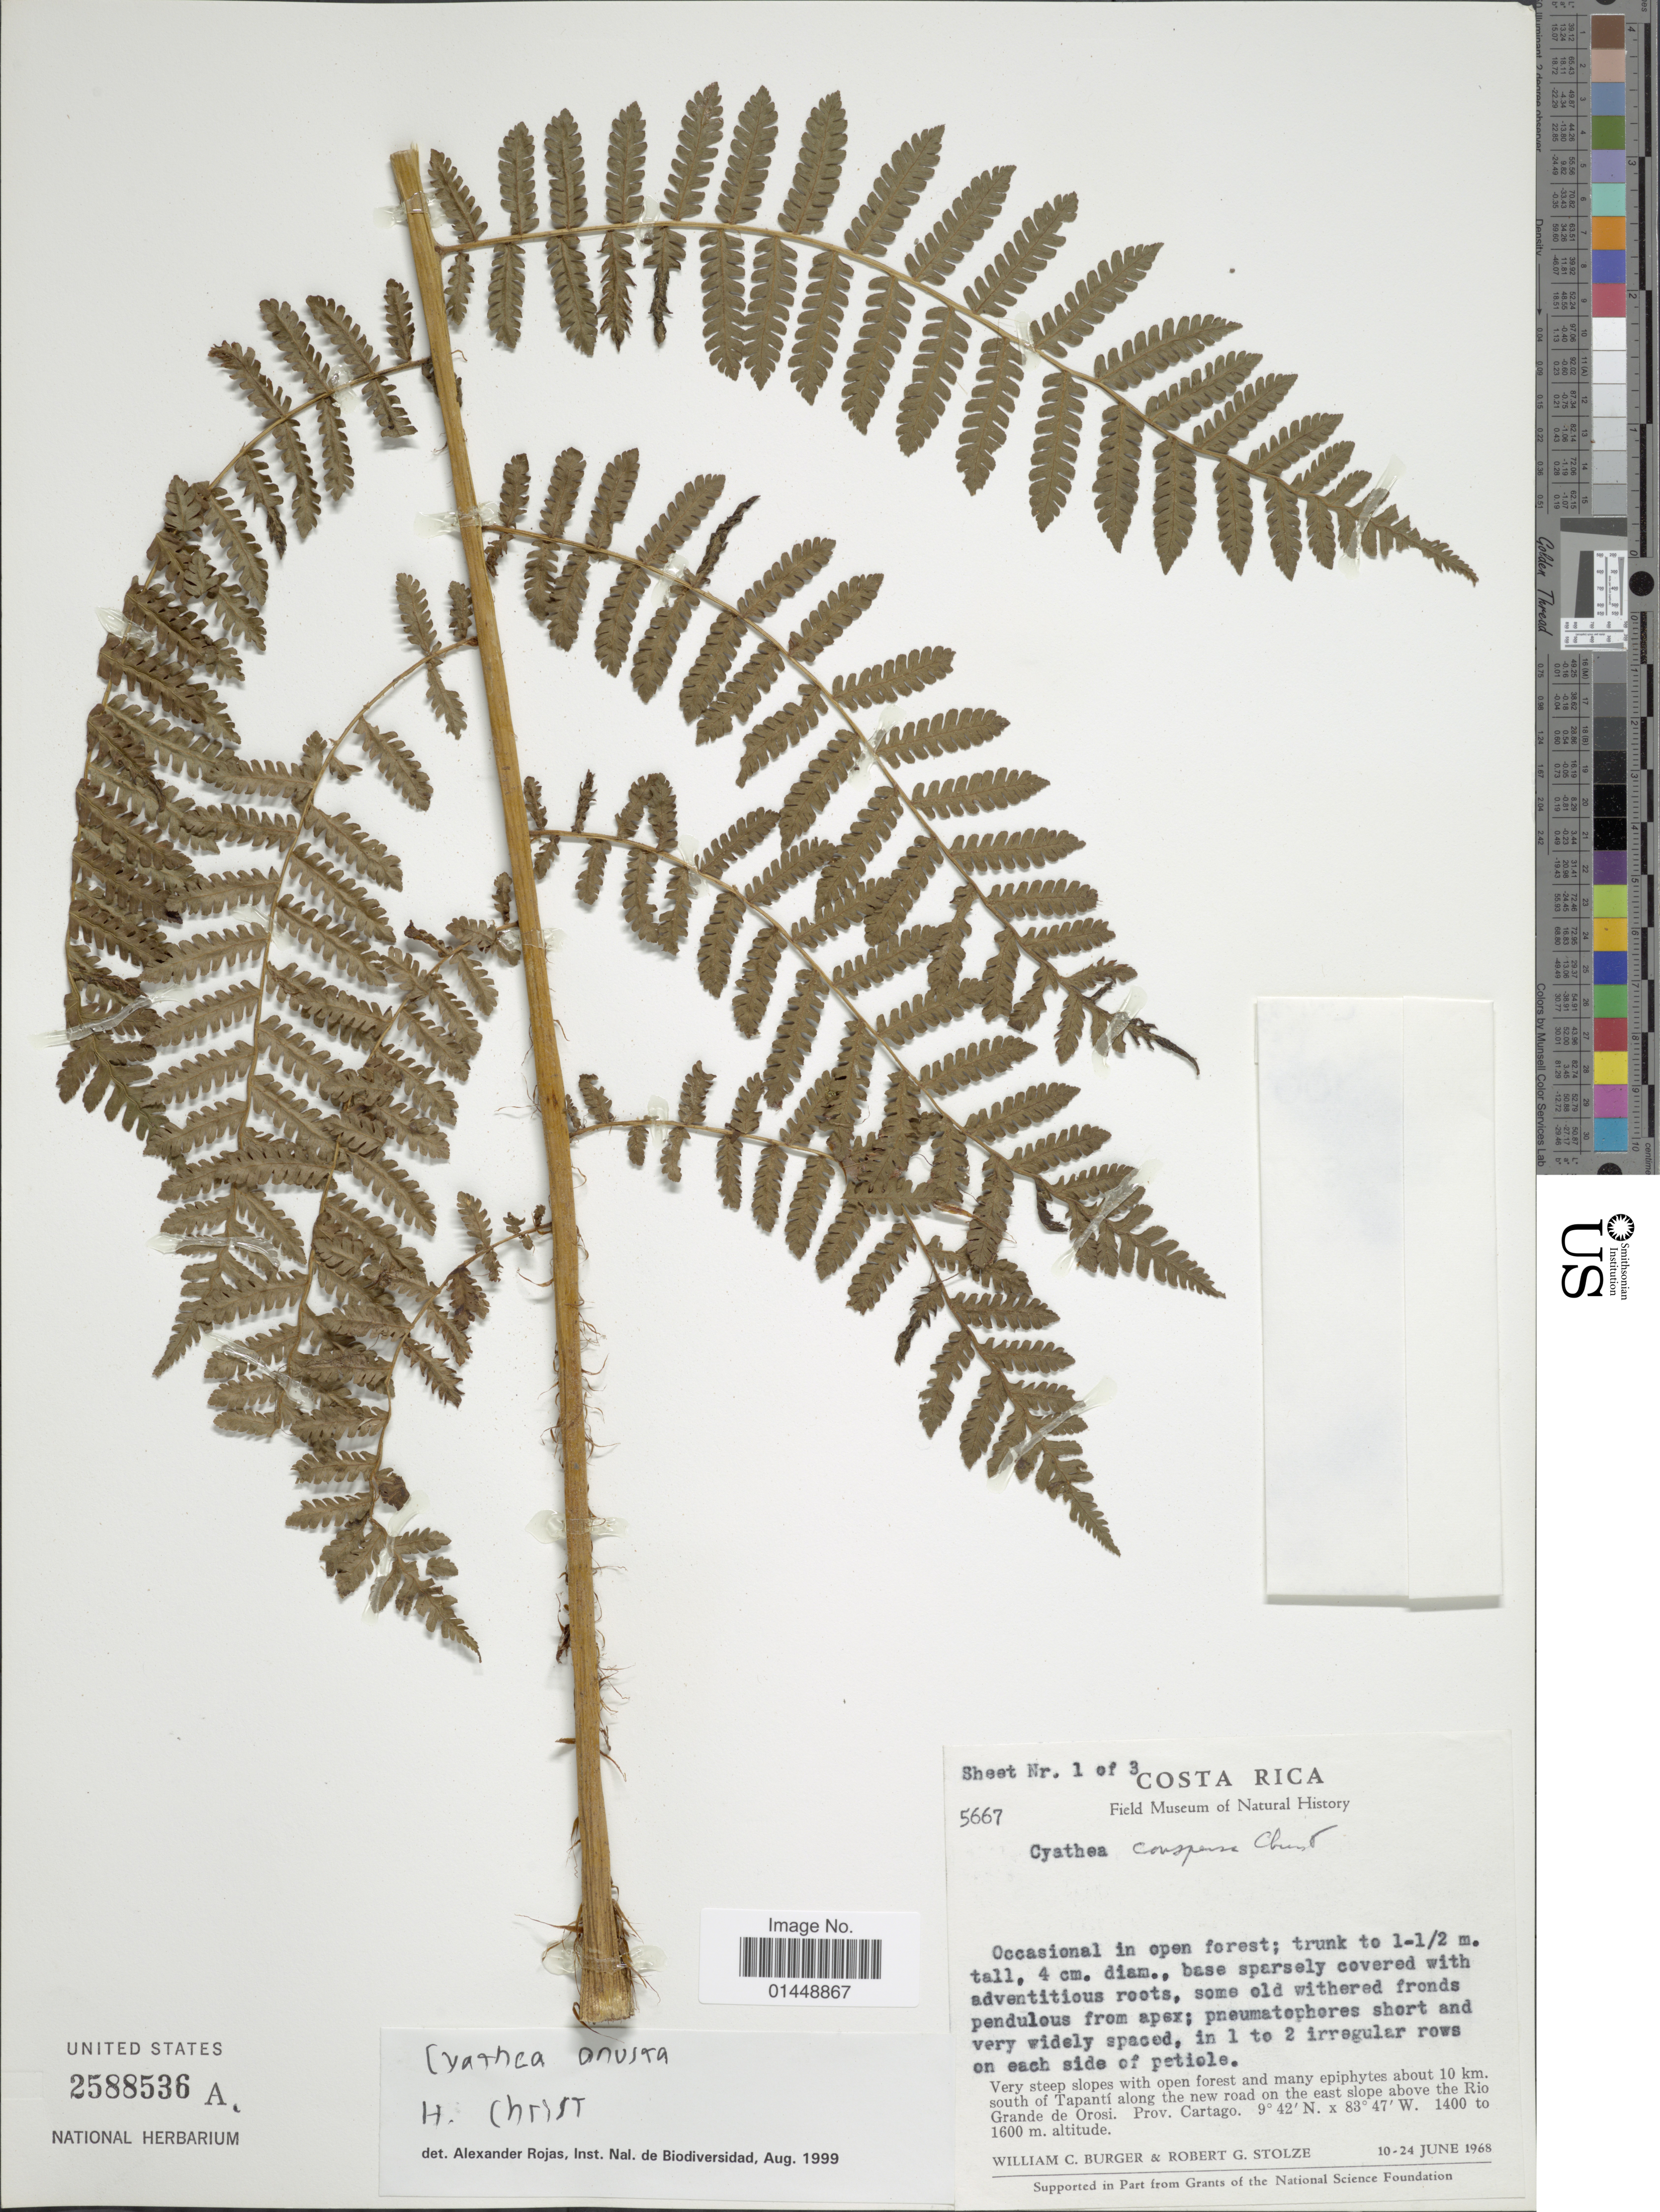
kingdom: Plantae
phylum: Tracheophyta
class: Polypodiopsida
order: Cyatheales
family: Cyatheaceae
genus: Cyathea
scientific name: Cyathea fulva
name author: (M. Martens & Galeotti) Fée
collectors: W. Burger & R. G. Stolze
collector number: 5667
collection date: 1968-06-10/1968-06-24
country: Costa Rica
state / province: Cartago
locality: Very steep slopes with open forest and many epiphytes about 10 km. south of Tapantí along the new road on the east slope above the Rio Grande de Orosi. Prov. Cartago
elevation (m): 1400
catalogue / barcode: US 2588536A